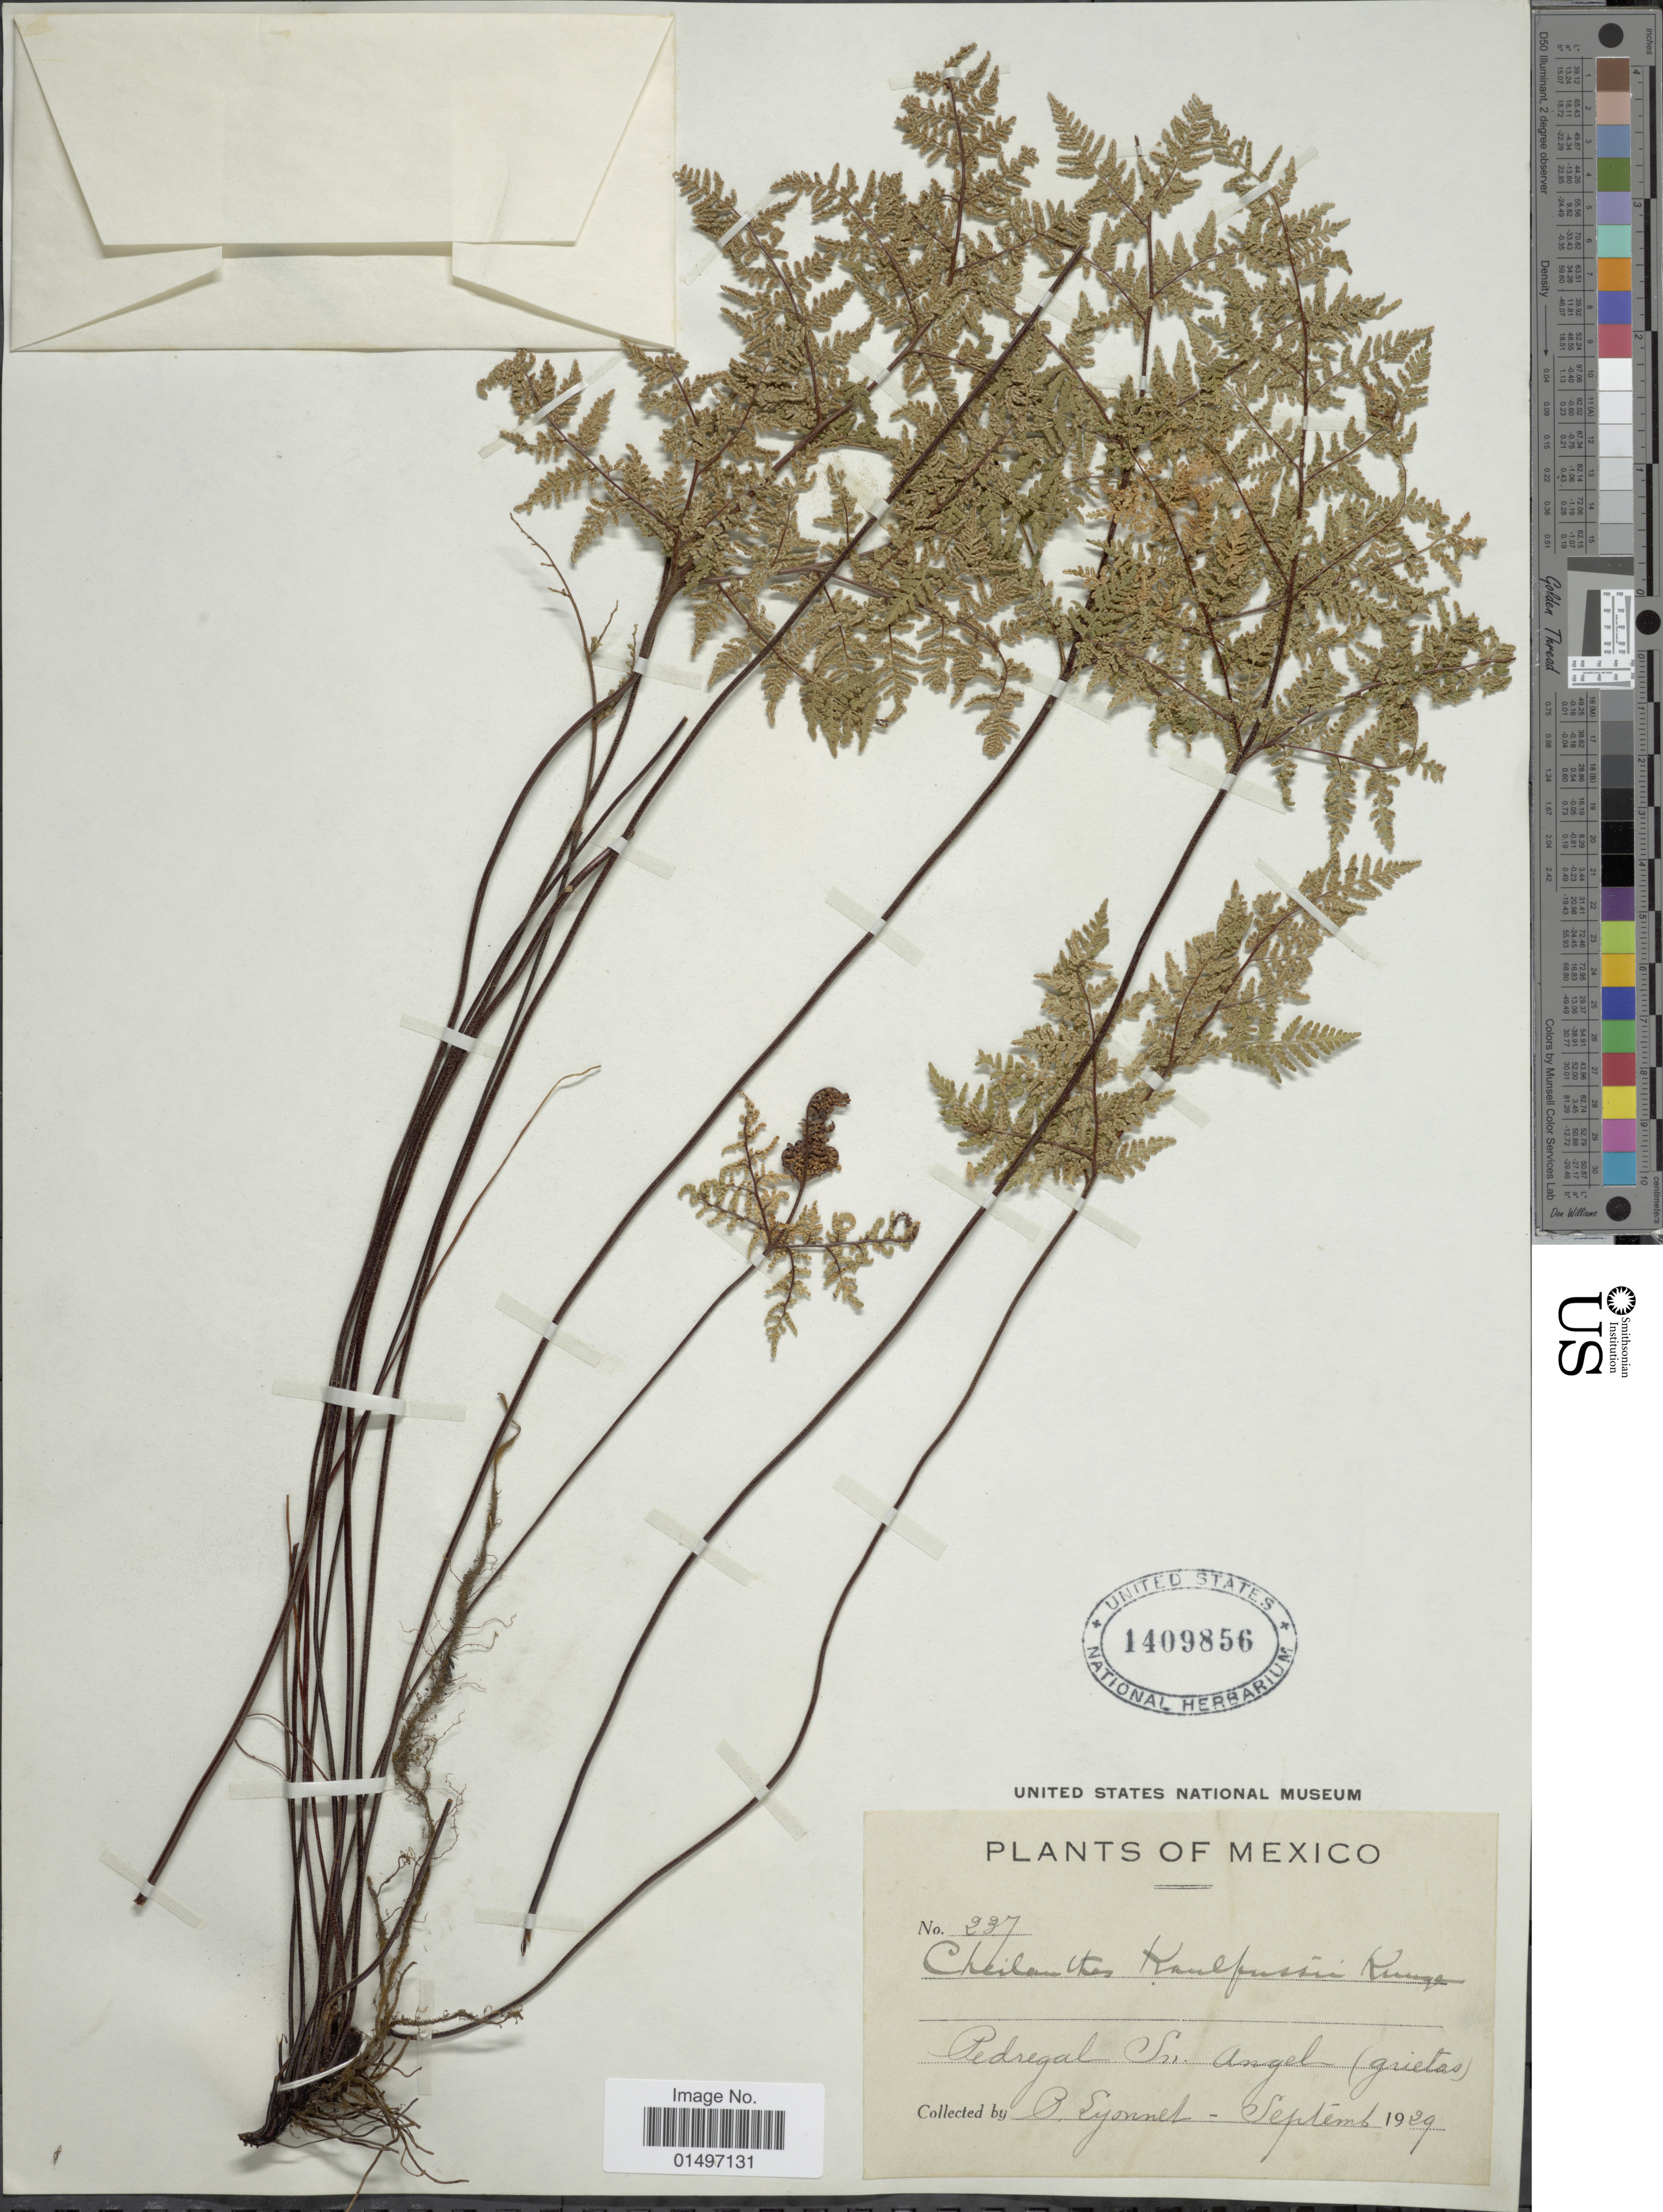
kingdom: Plantae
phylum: Tracheophyta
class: Polypodiopsida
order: Polypodiales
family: Pteridaceae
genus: Gaga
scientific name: Gaga kaulfussii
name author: (Kunze) Fay W. Li & Windham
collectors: P. Lyonnet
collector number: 237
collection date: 1929-09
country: Mexico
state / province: México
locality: Mexico, Pedregal Sn. Angel (grietas).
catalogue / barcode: US 1409856